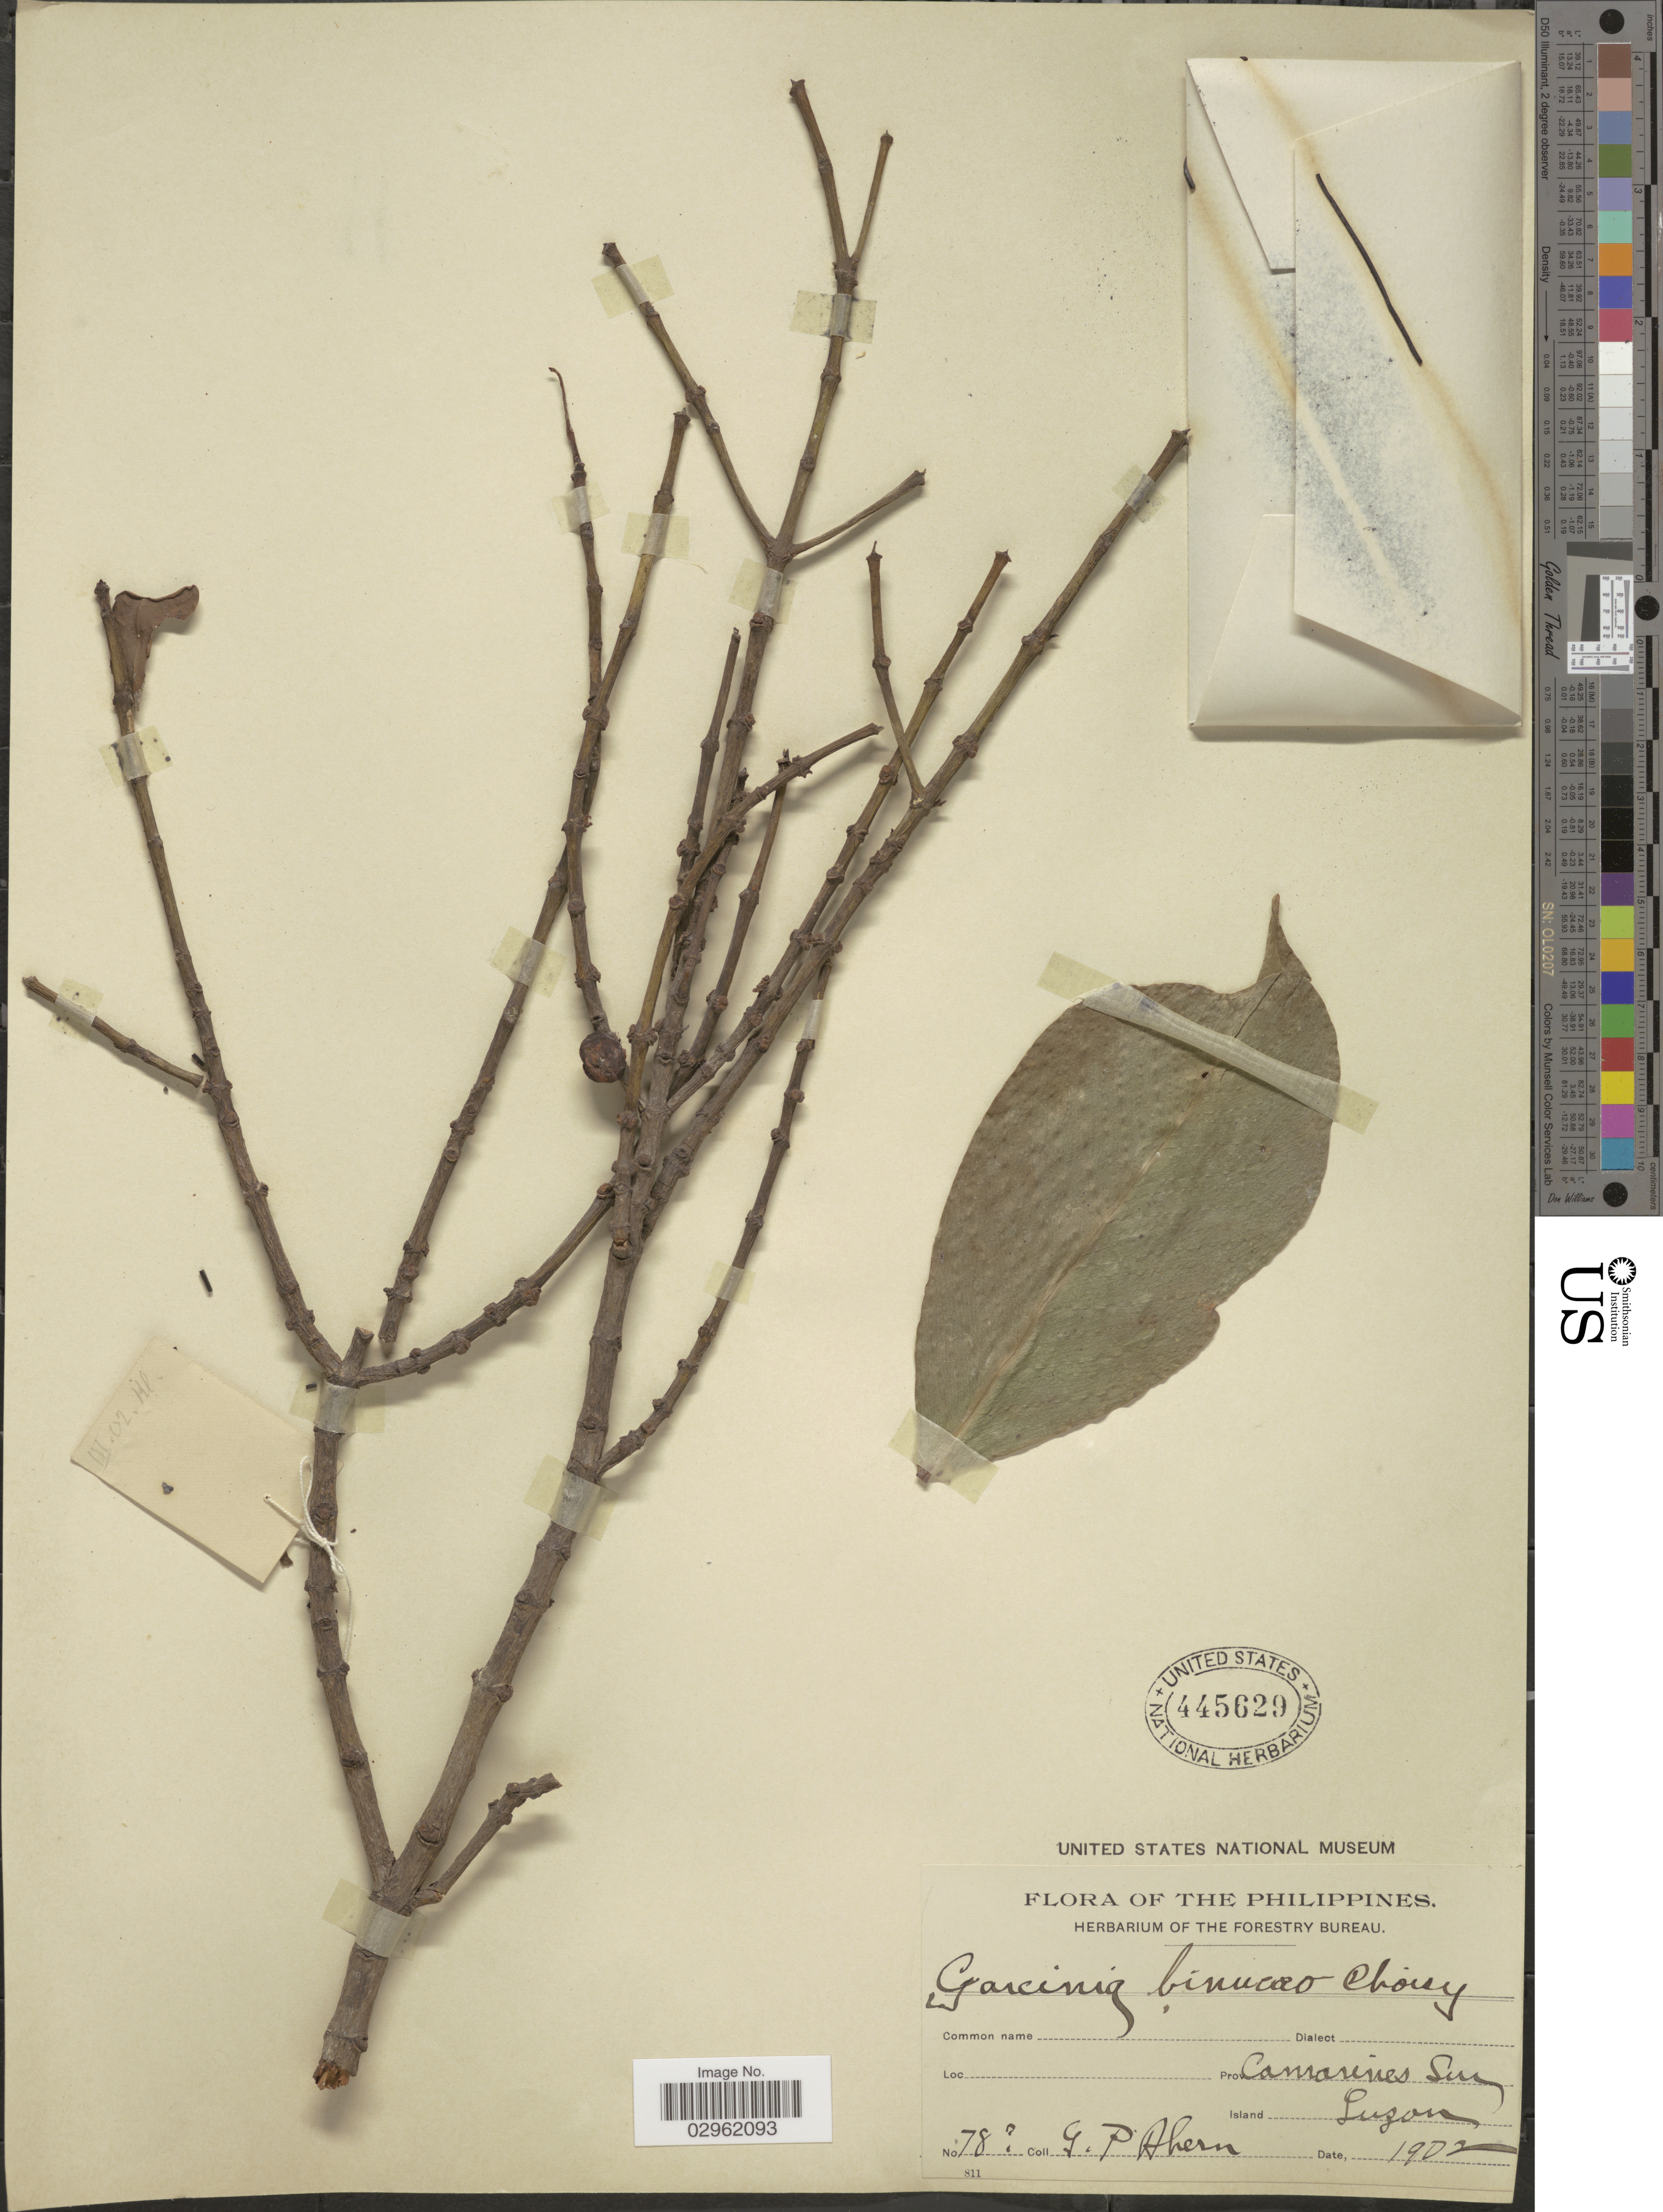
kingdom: Plantae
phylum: Tracheophyta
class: Magnoliopsida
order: Malpighiales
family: Clusiaceae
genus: Garcinia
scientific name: Garcinia binucao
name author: (Blanco) Choisy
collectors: G. Ahern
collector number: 78?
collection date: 1902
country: Philippines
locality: Prov. Camarines Sur. Island Luzon.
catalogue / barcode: US 445629